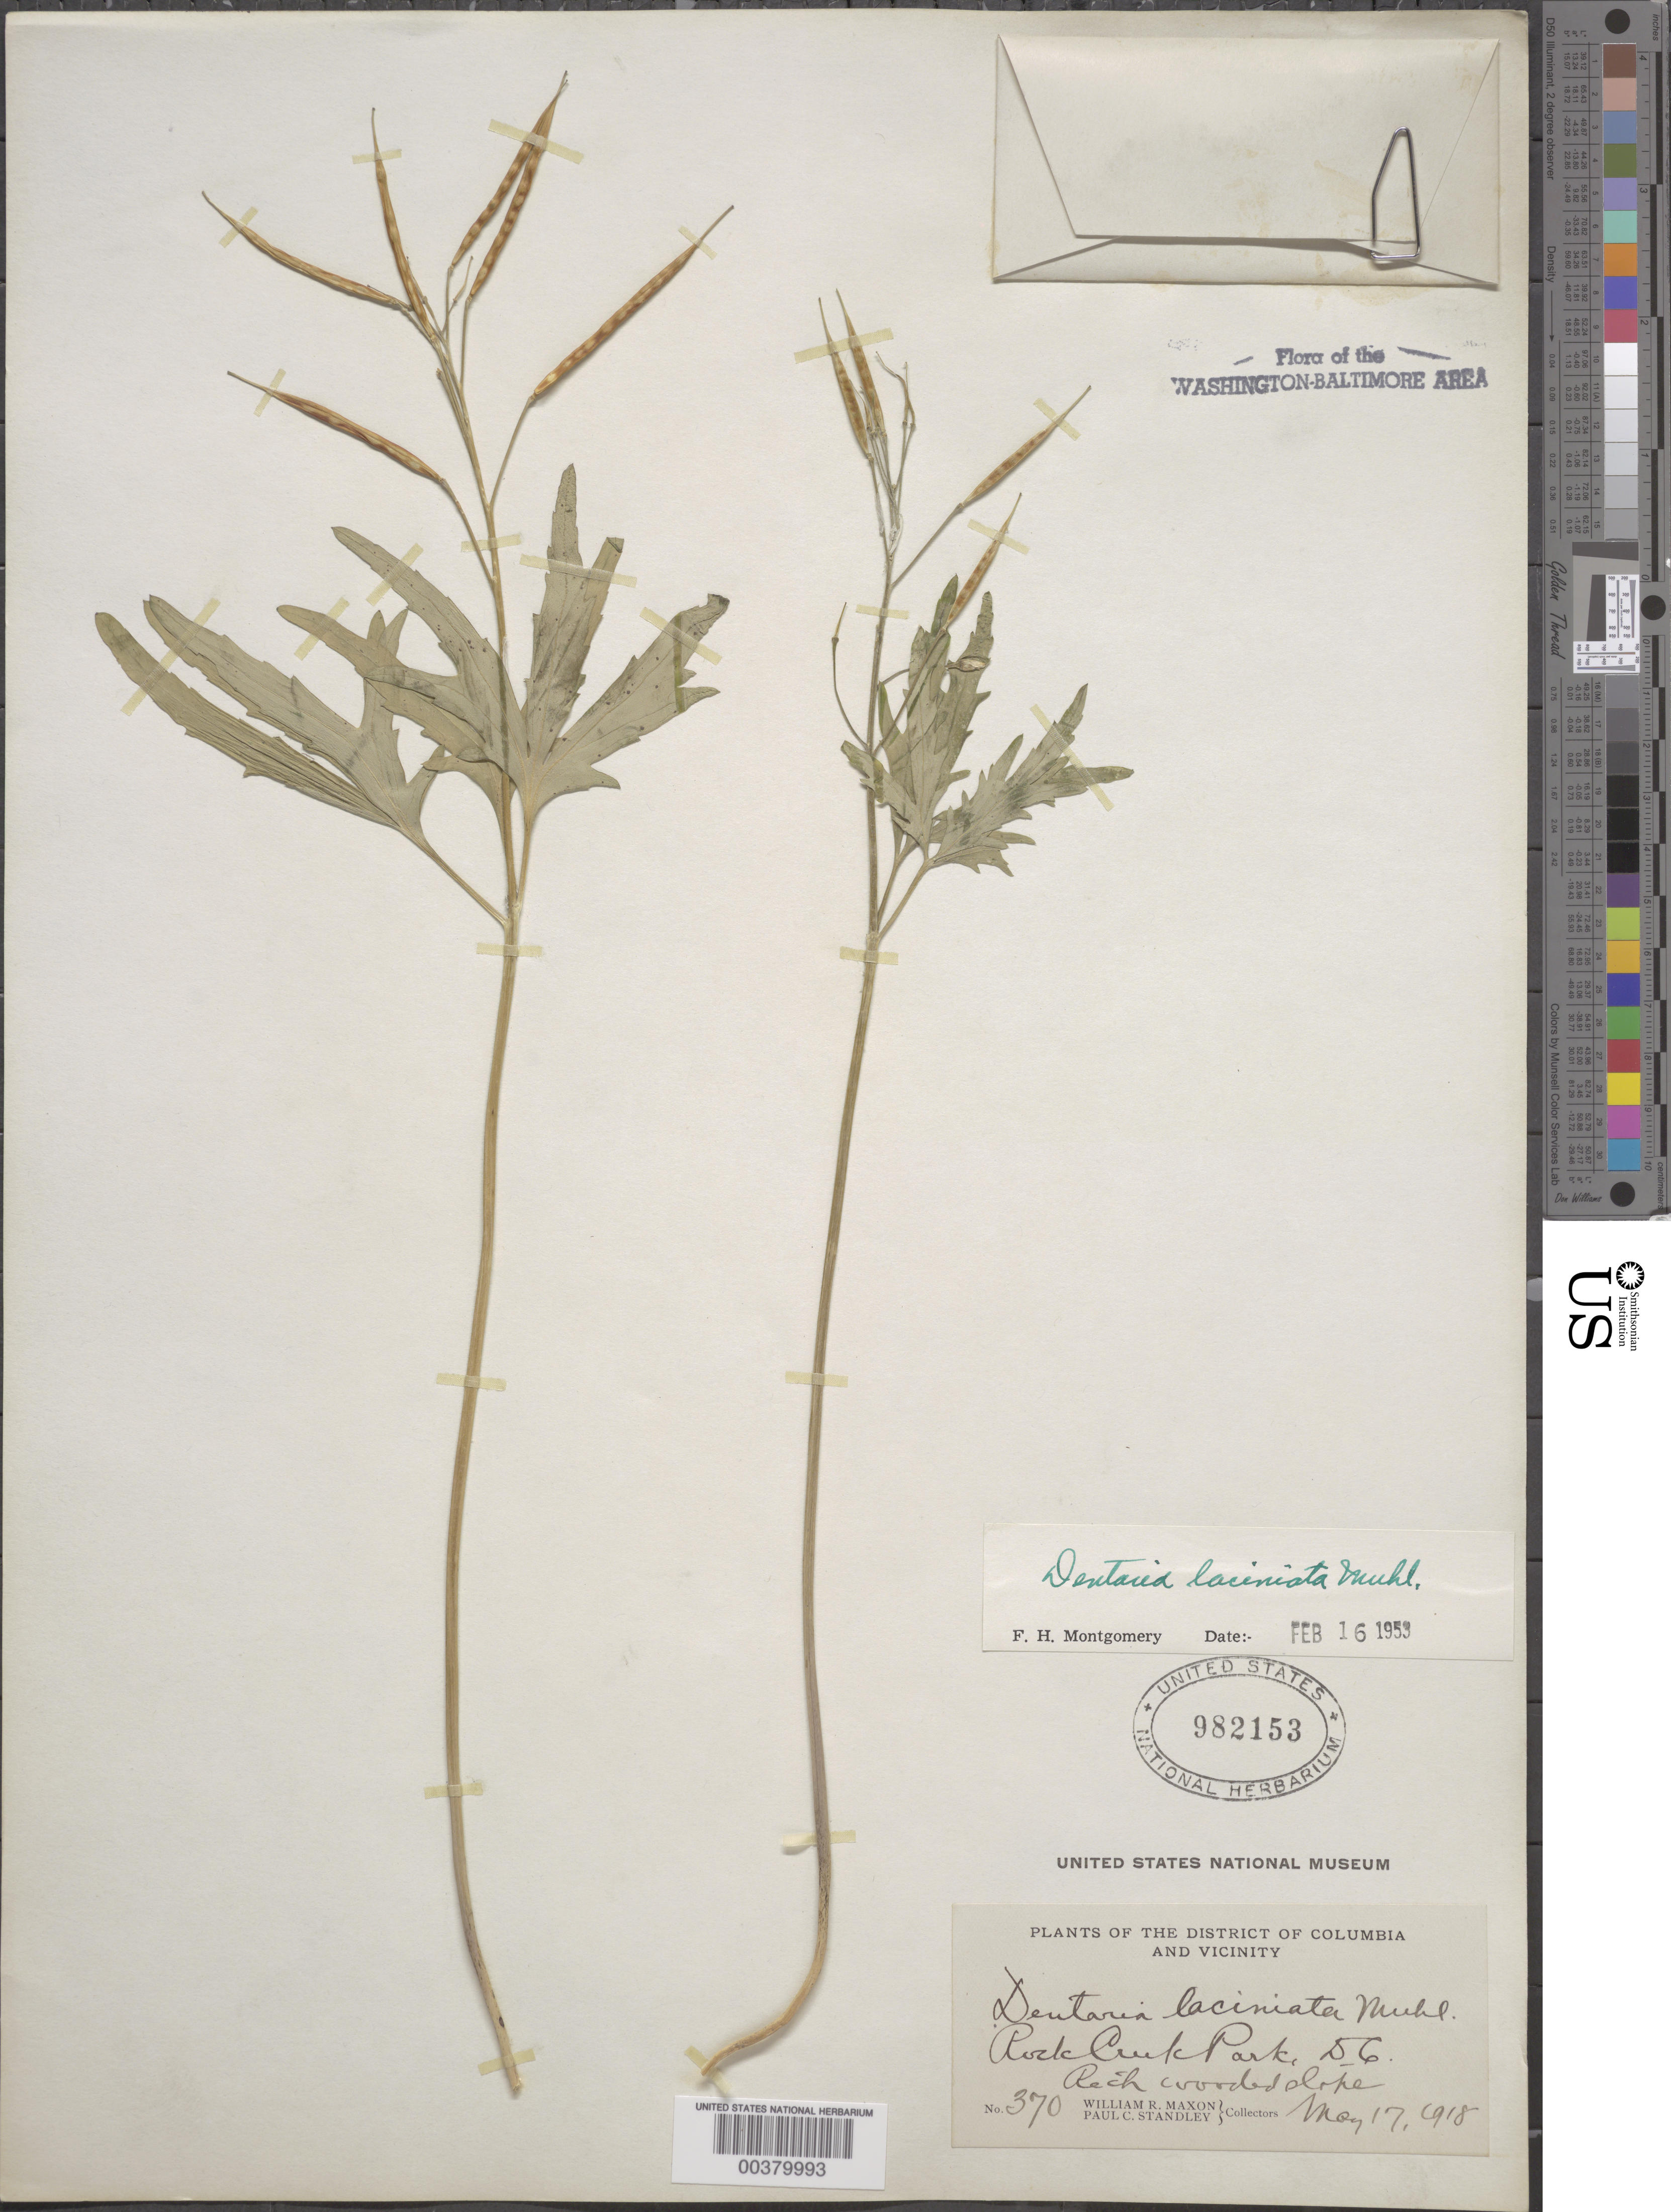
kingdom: Plantae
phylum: Tracheophyta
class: Magnoliopsida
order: Brassicales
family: Brassicaceae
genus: Cardamine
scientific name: Cardamine concatenata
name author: (Michx.) Sw.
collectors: W. R. Maxon & P. C. Standley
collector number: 370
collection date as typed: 17 May 1918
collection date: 1918-05-17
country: United States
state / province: District of Columbia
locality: Rock Creek Rock Creek Park & vicinity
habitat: Rich wooded slope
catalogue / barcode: US 982153